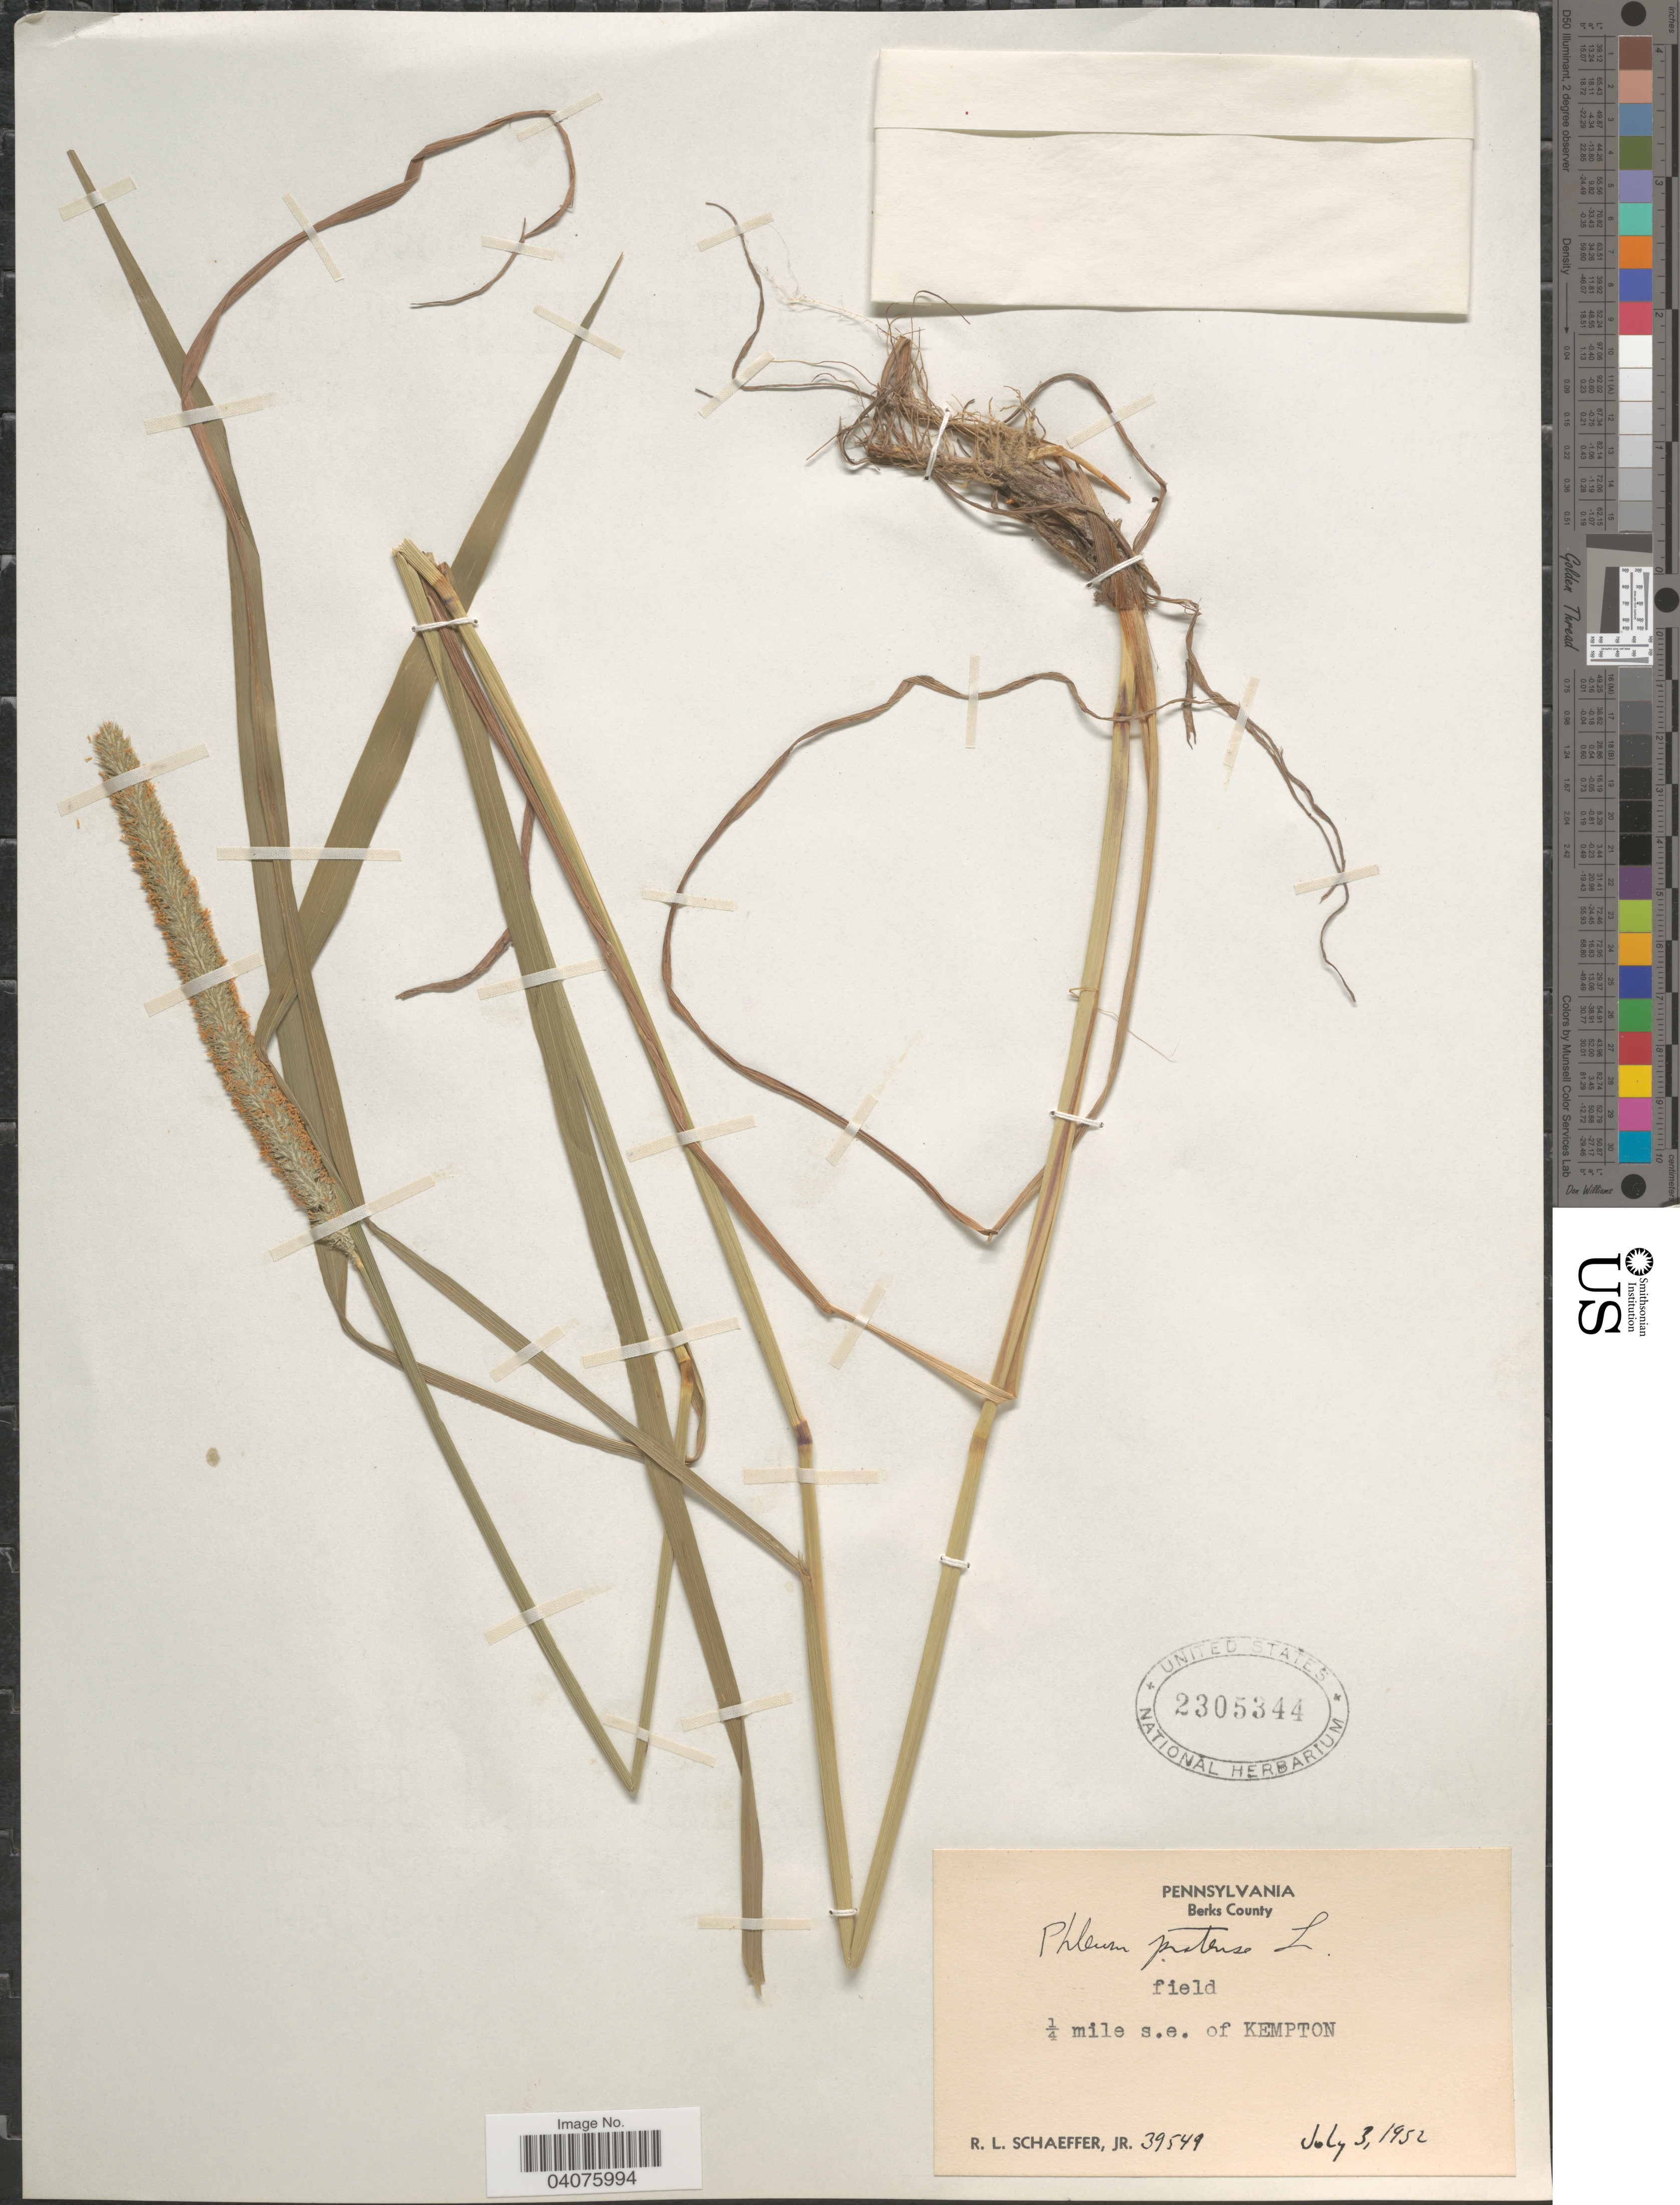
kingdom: Plantae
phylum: Tracheophyta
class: Liliopsida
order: Poales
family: Poaceae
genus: Phleum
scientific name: Phleum pratense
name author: L.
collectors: R. L. Schaeffer Jr.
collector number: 39549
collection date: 1952-07-03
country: United States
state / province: Pennsylvania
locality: Berks County. Field. ¼ mile s.e. of Kempton.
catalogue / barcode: US 2305344